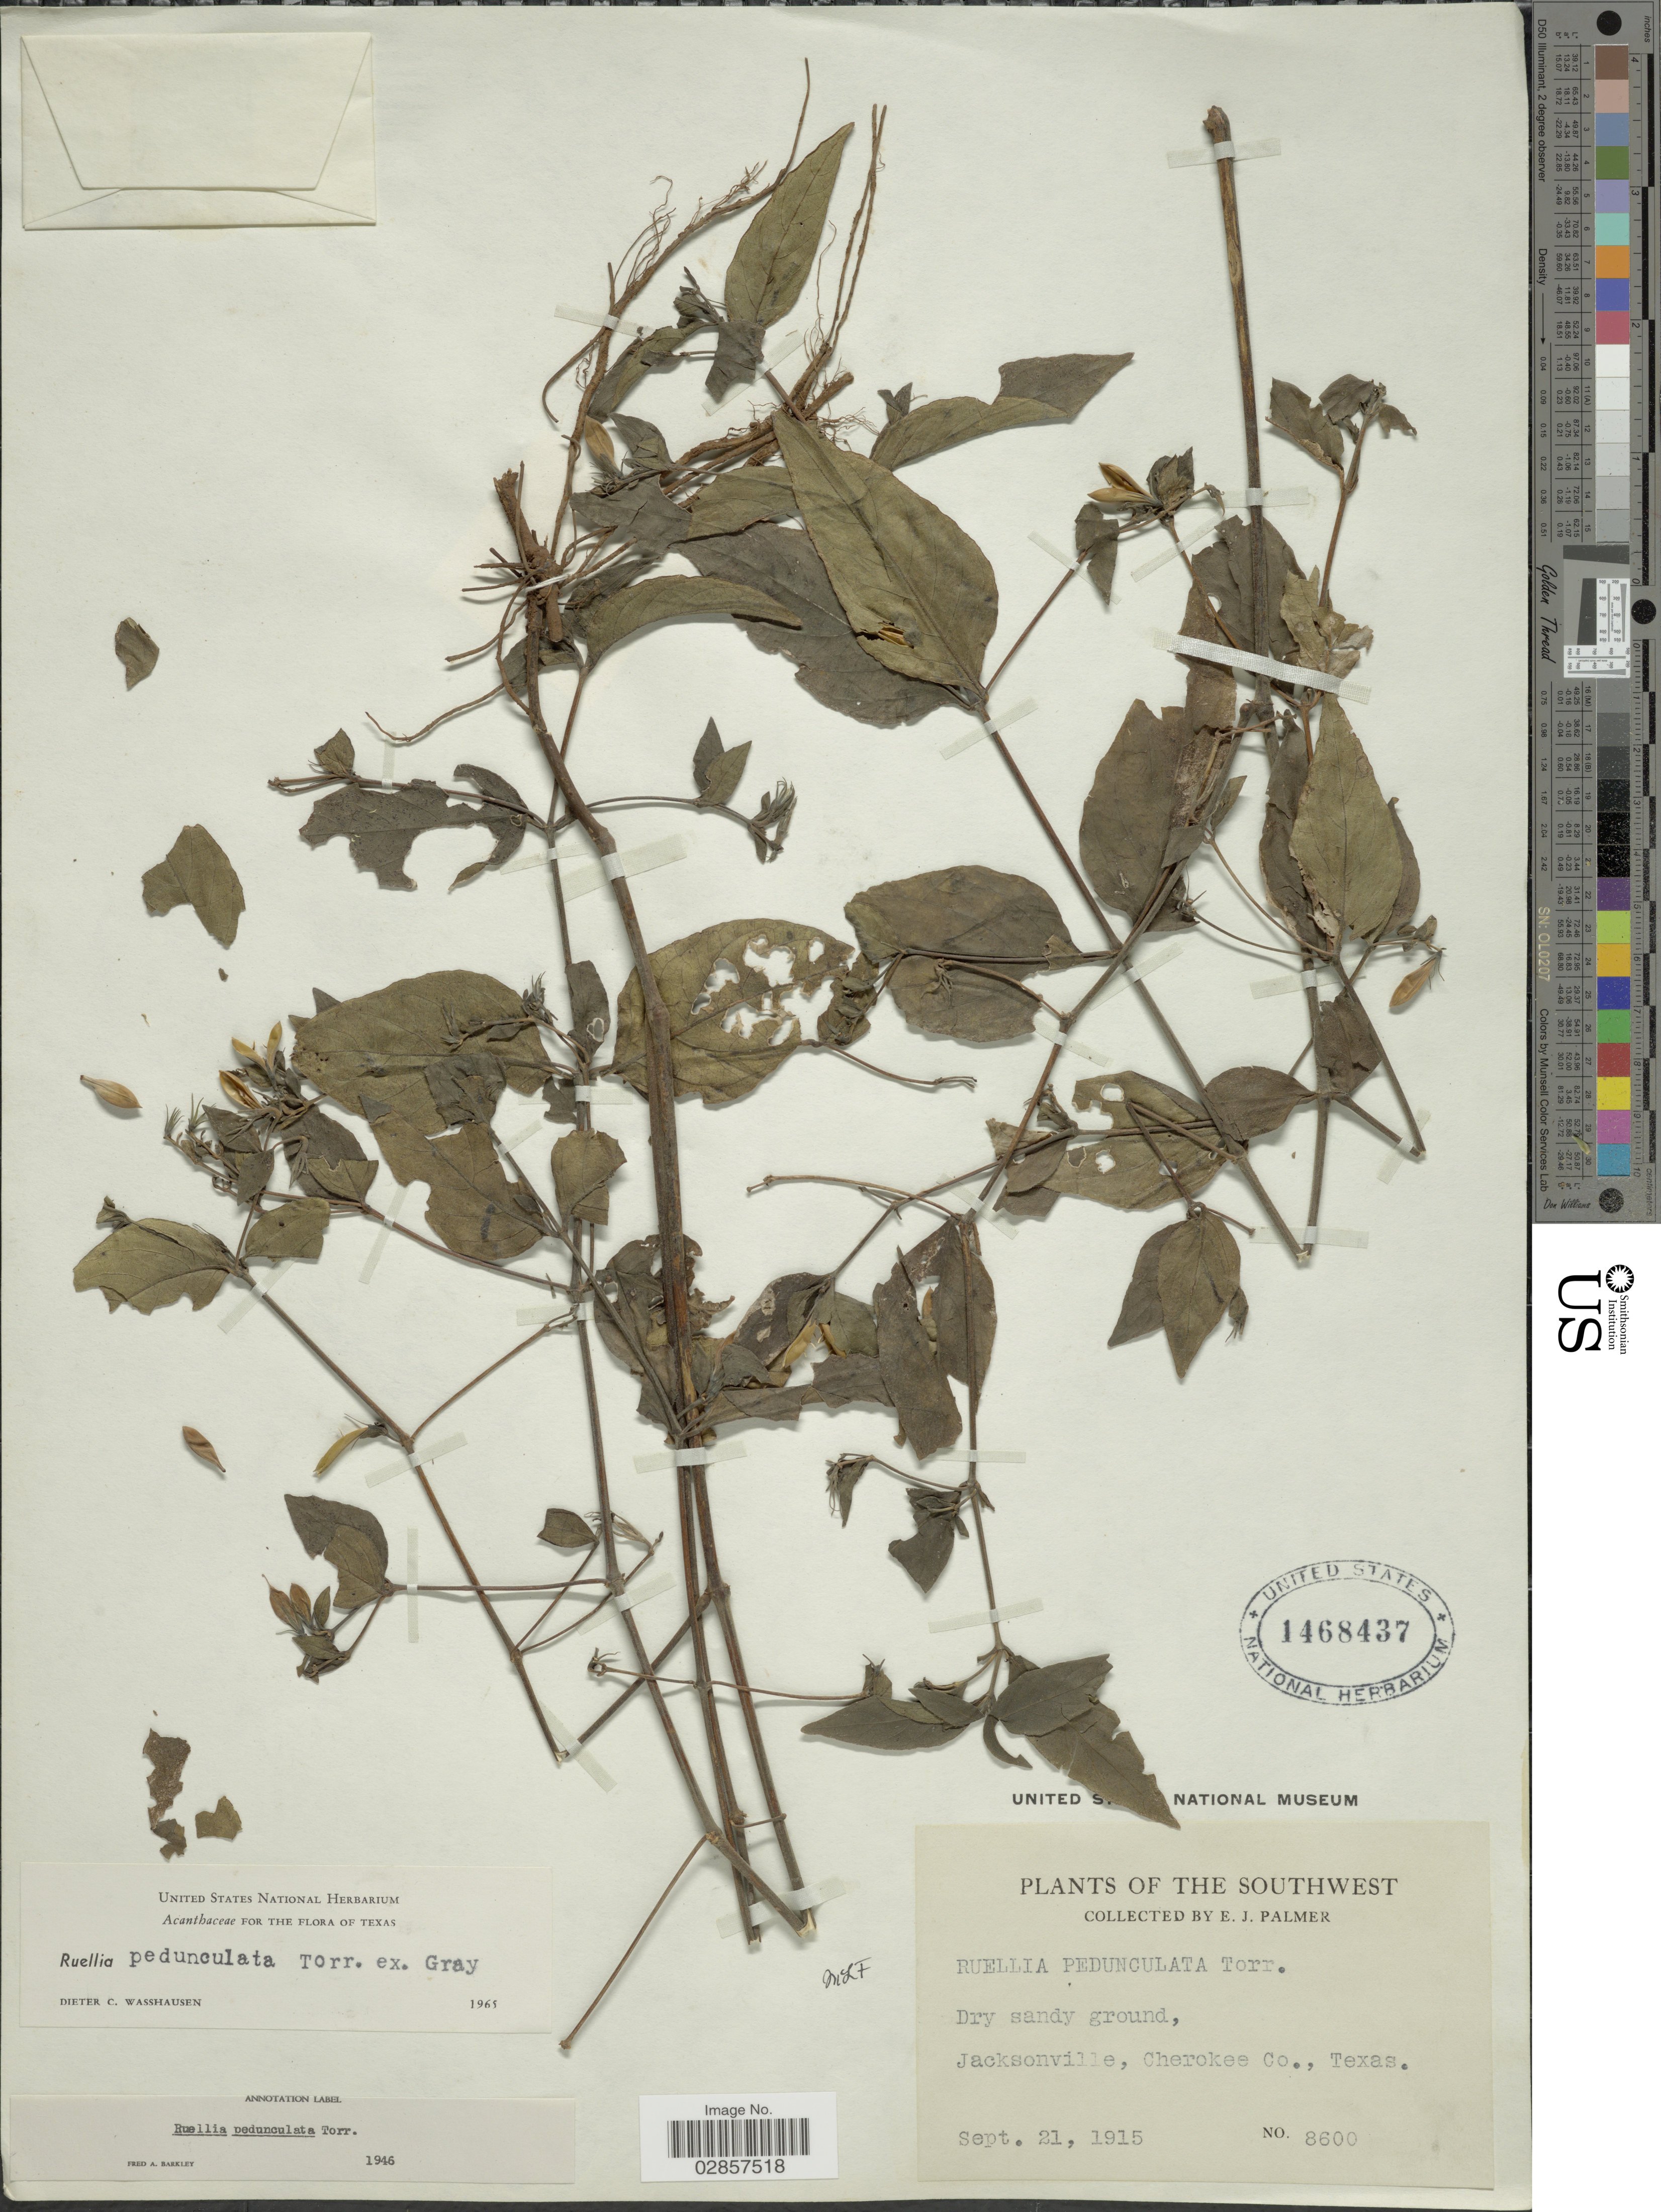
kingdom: Plantae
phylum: Tracheophyta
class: Magnoliopsida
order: Lamiales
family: Acanthaceae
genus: Ruellia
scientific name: Ruellia pedunculata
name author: Torr. ex A. Gray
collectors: E. J. Palmer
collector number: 8600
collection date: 1915-09-21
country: United States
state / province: Texas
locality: Jacksonville, Cherokee Co., Texas. The Southwest.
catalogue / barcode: US 1468437